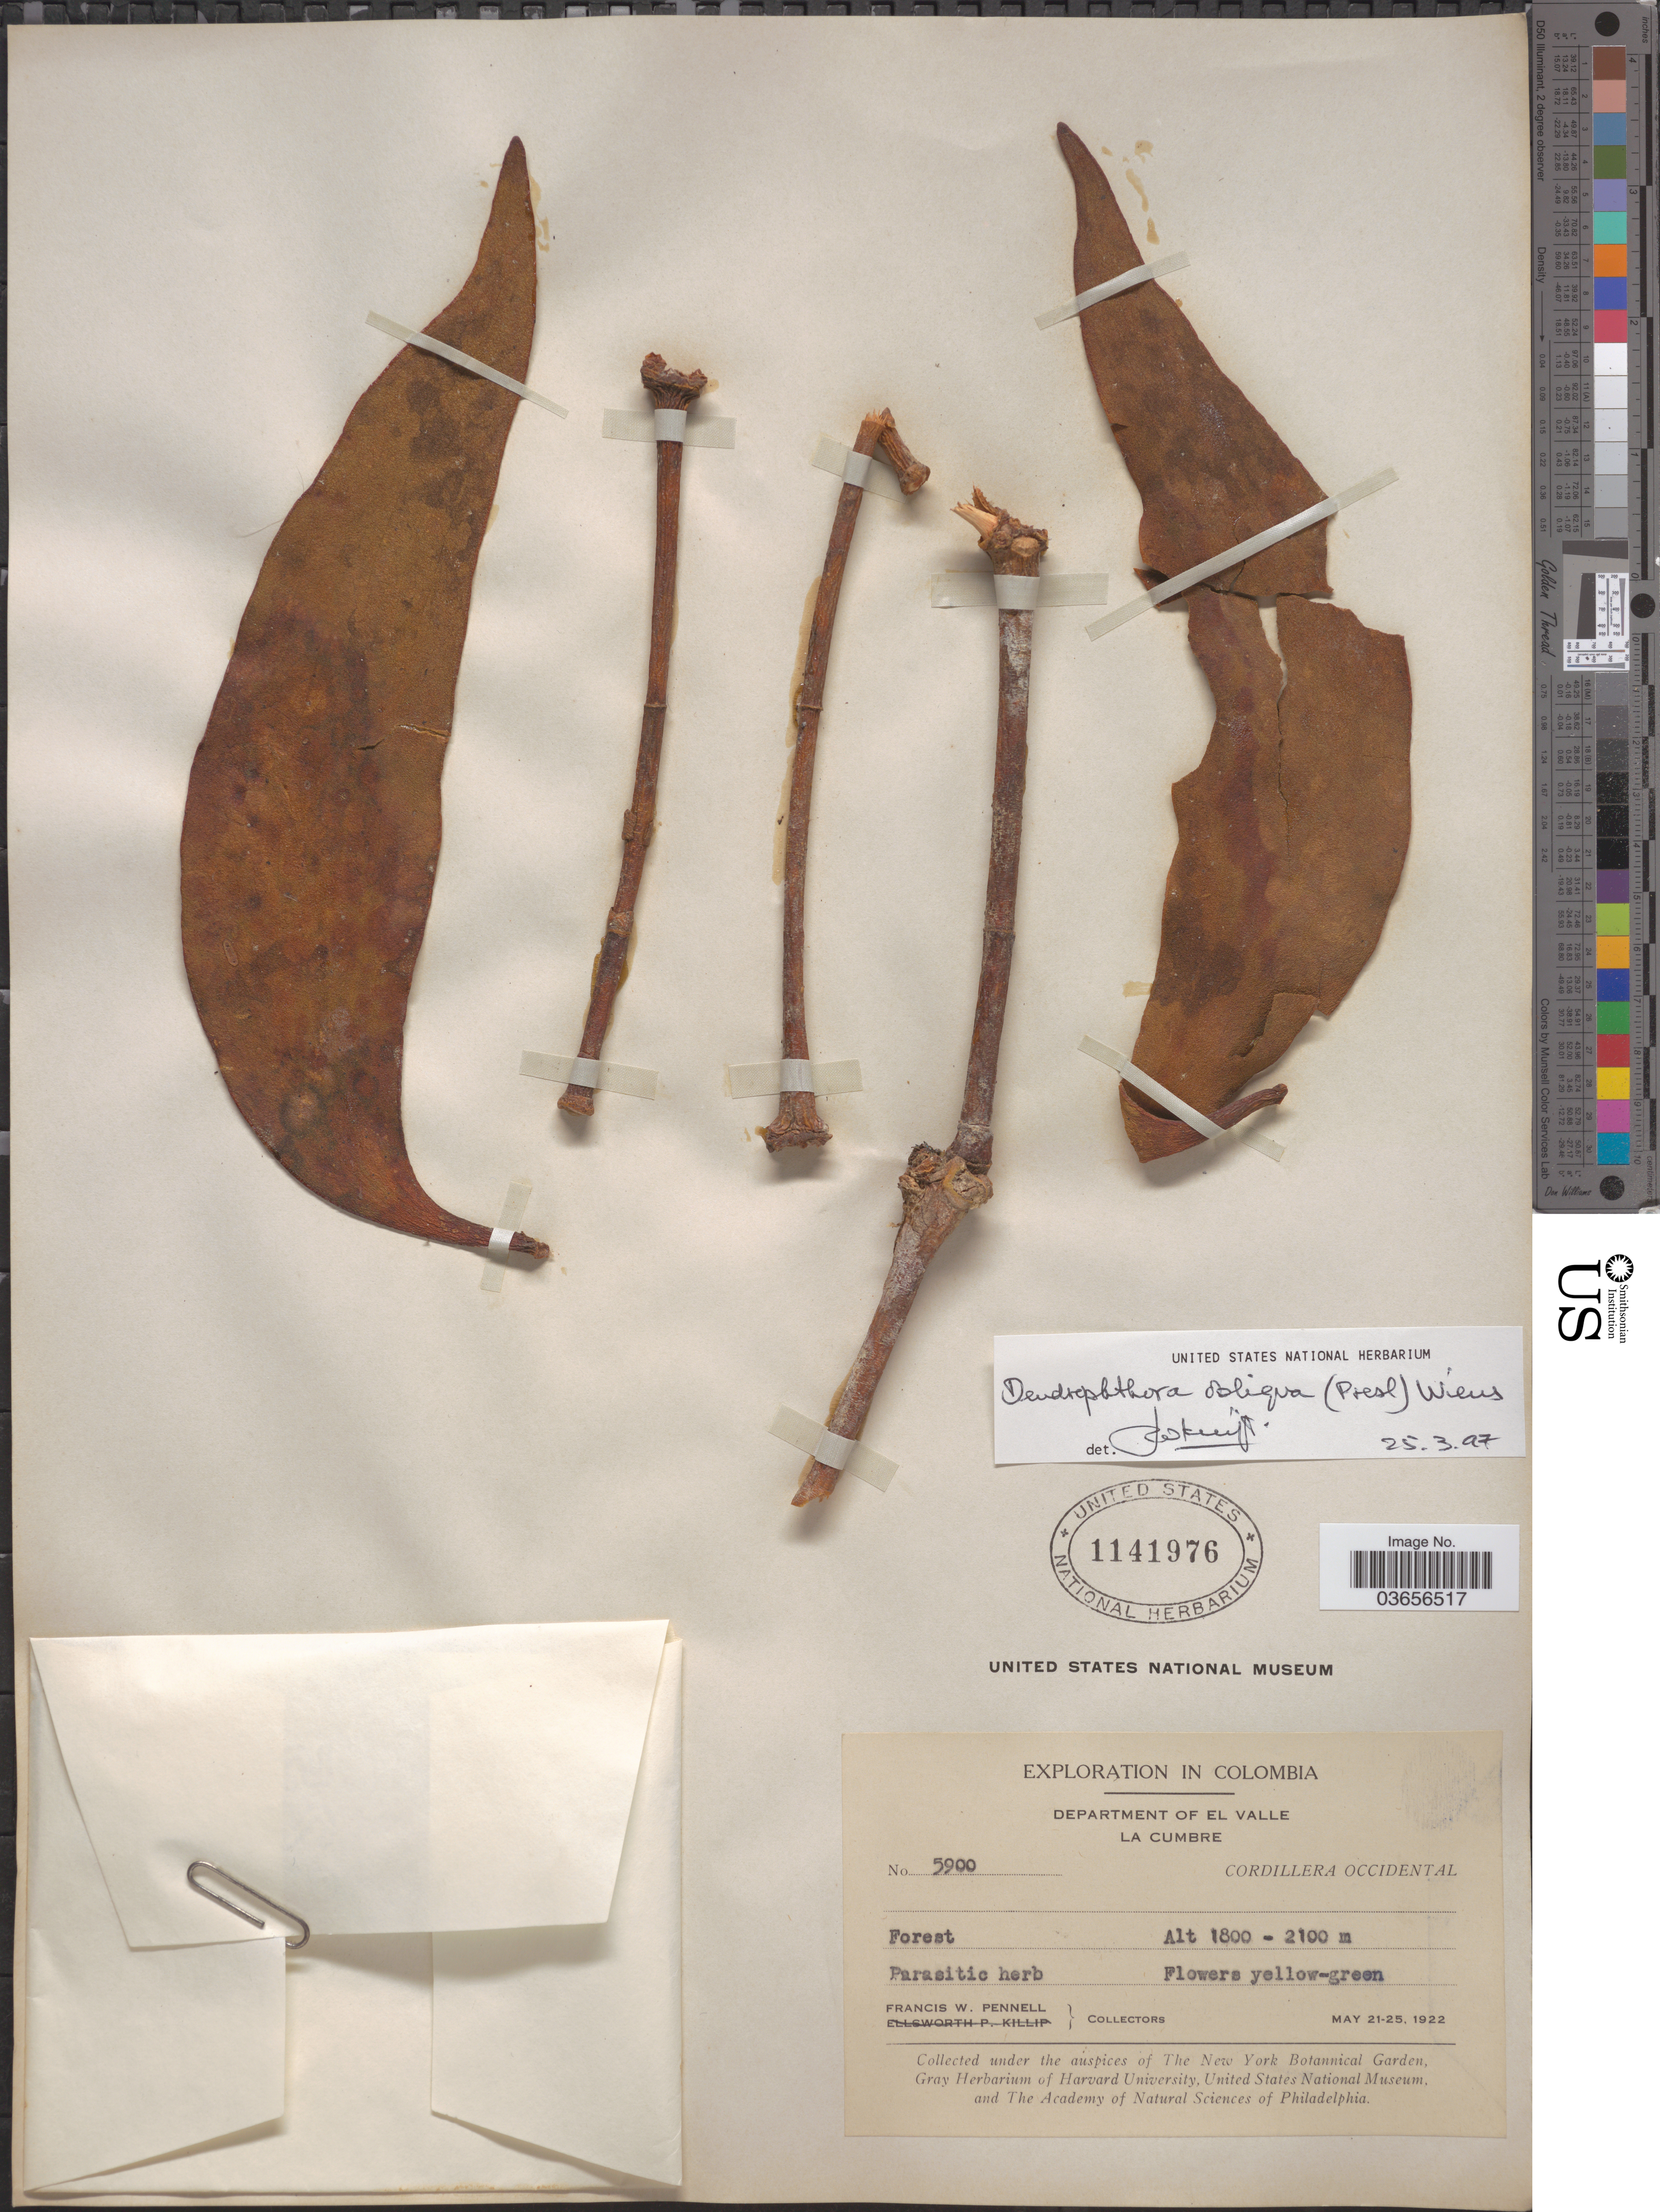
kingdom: Plantae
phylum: Tracheophyta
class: Magnoliopsida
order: Santalales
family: Viscaceae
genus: Dendrophthora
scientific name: Dendrophthora obliqua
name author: (C. Presl) Wiens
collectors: F. W. Pennell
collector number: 5900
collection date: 1922-05-21/1922-05-25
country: Colombia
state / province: Valle del Cauca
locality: Department of El Valle, La Cumbre, Cordillera Occidental.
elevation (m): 1800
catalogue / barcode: US 1141976